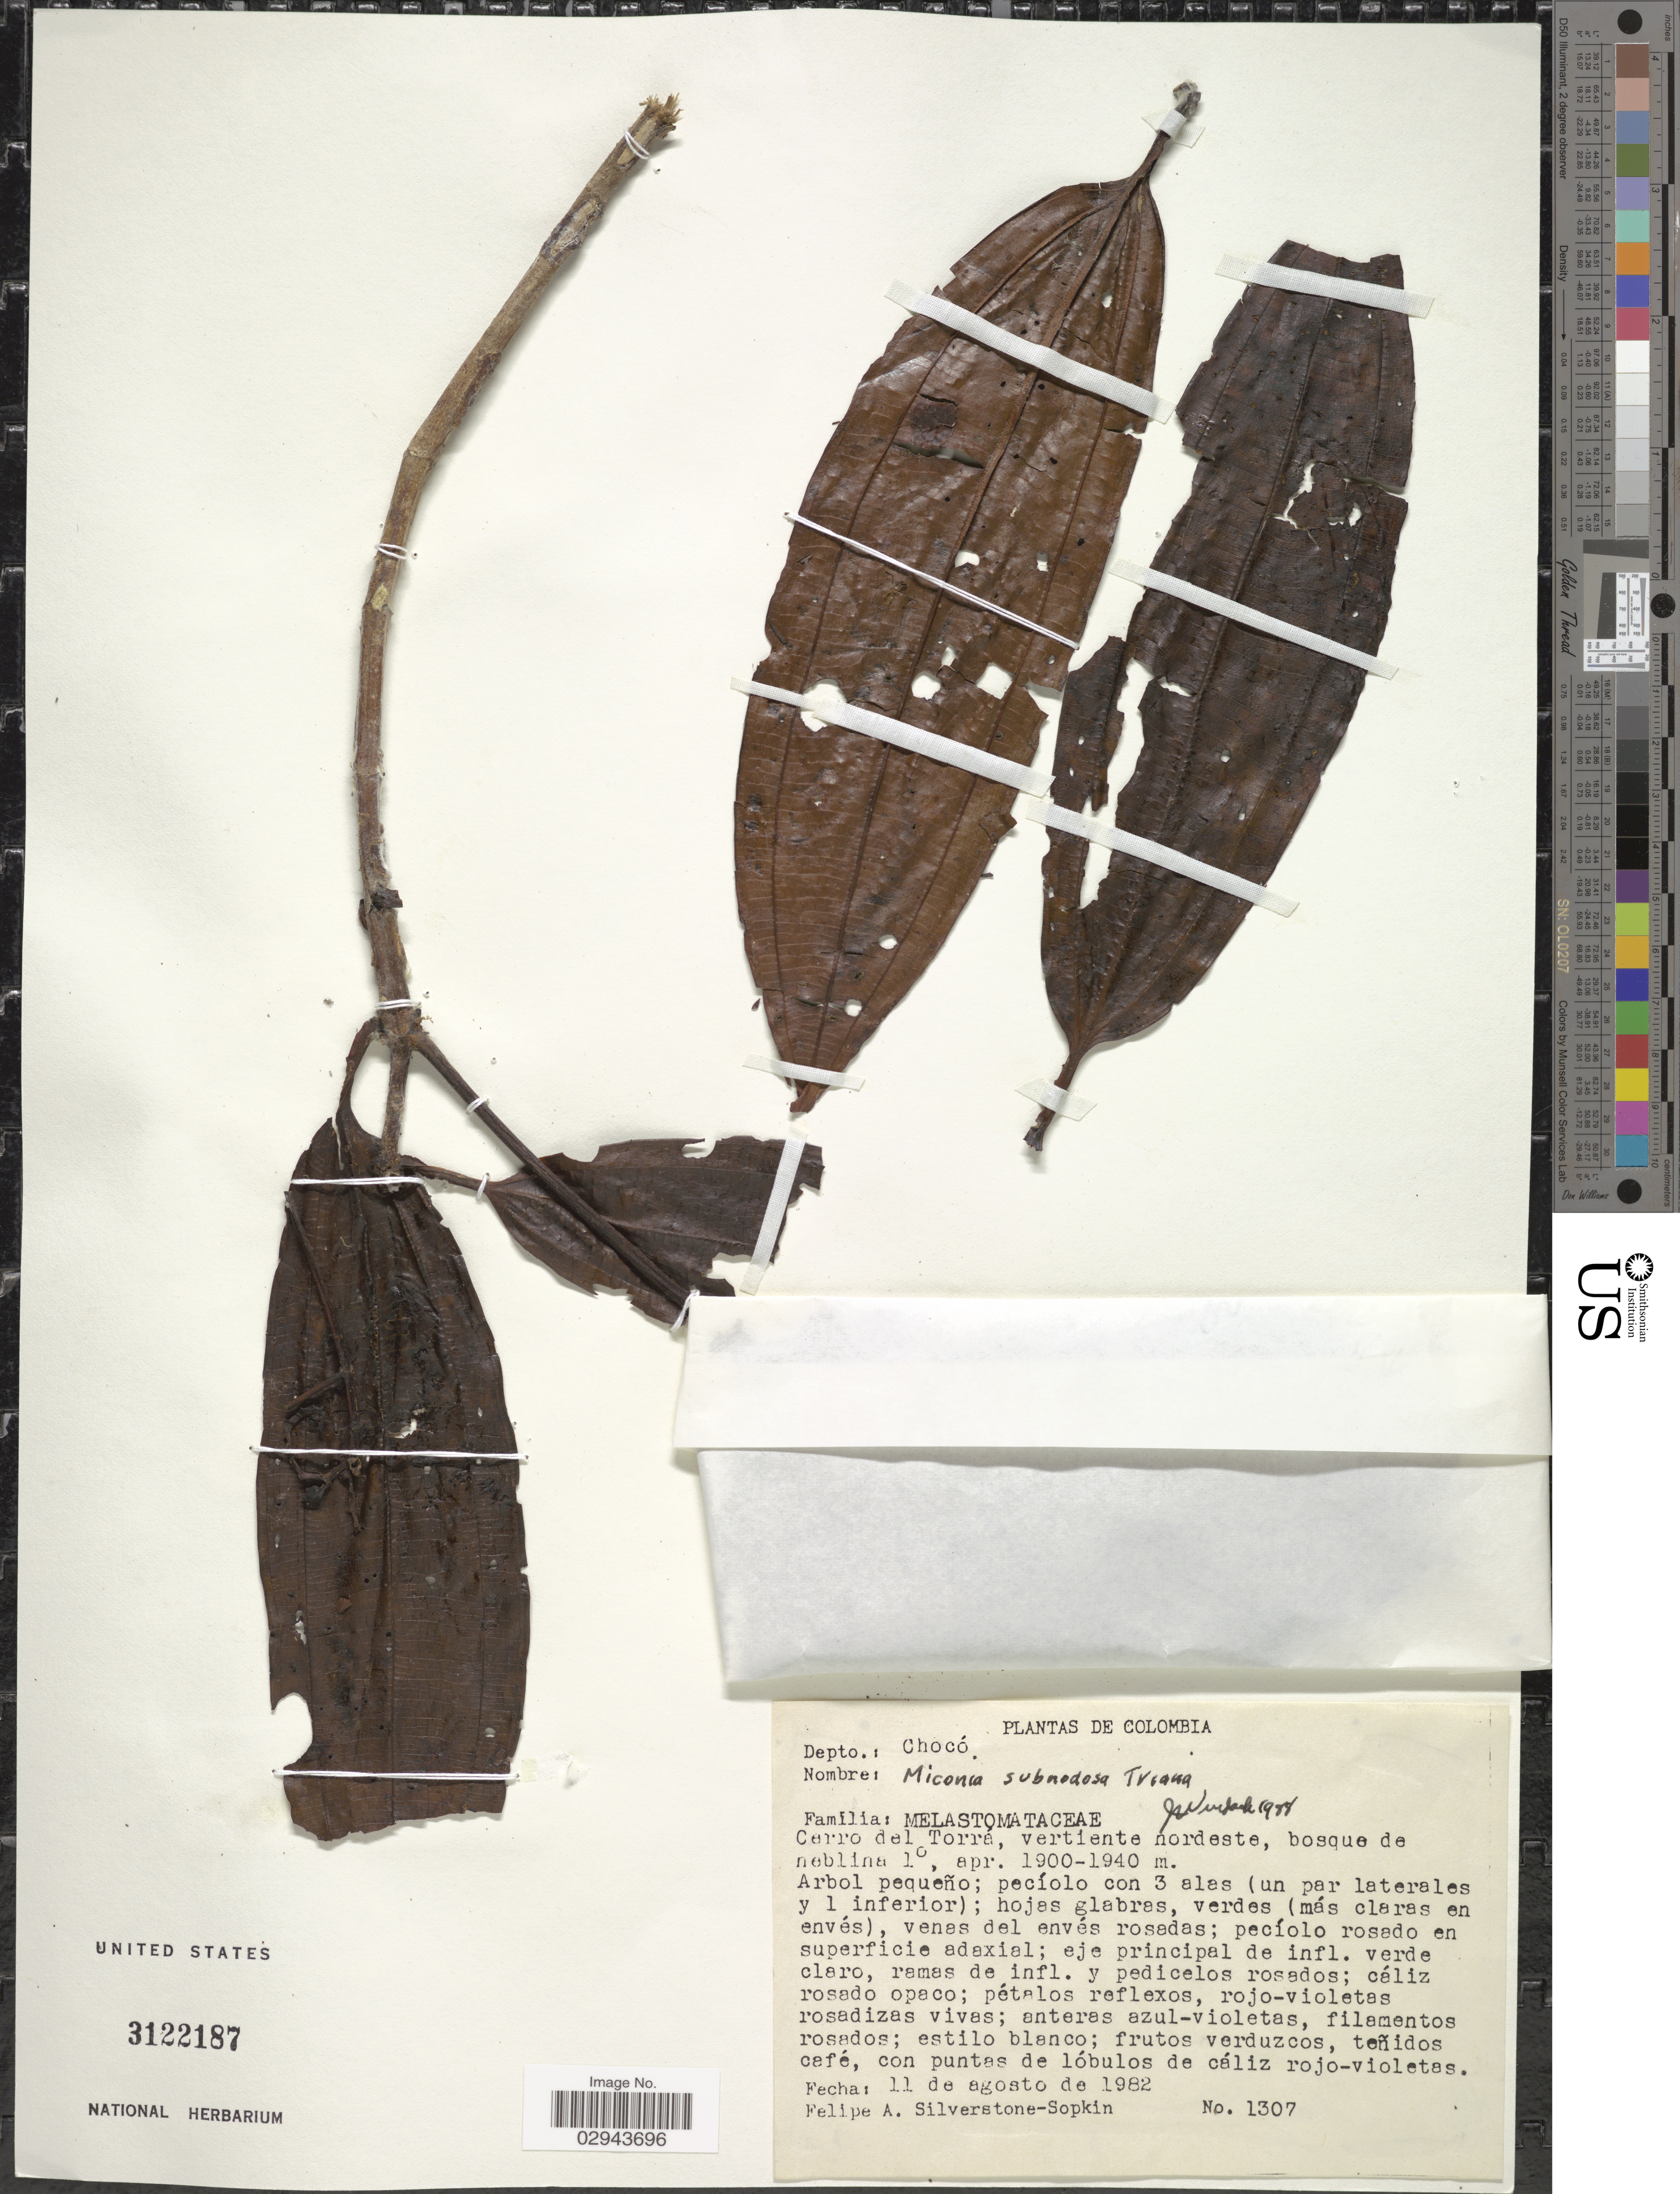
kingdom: Plantae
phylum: Tracheophyta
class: Magnoliopsida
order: Myrtales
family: Melastomataceae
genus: Miconia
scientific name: Miconia subnodosa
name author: Triana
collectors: P. A. Silverstone-Sopkin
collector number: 1307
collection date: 1982-08-11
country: Colombia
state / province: Chocó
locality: Depto.: Chocó. Cerro del Torrá, vertiente nordeste.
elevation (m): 1900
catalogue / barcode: US 3122187